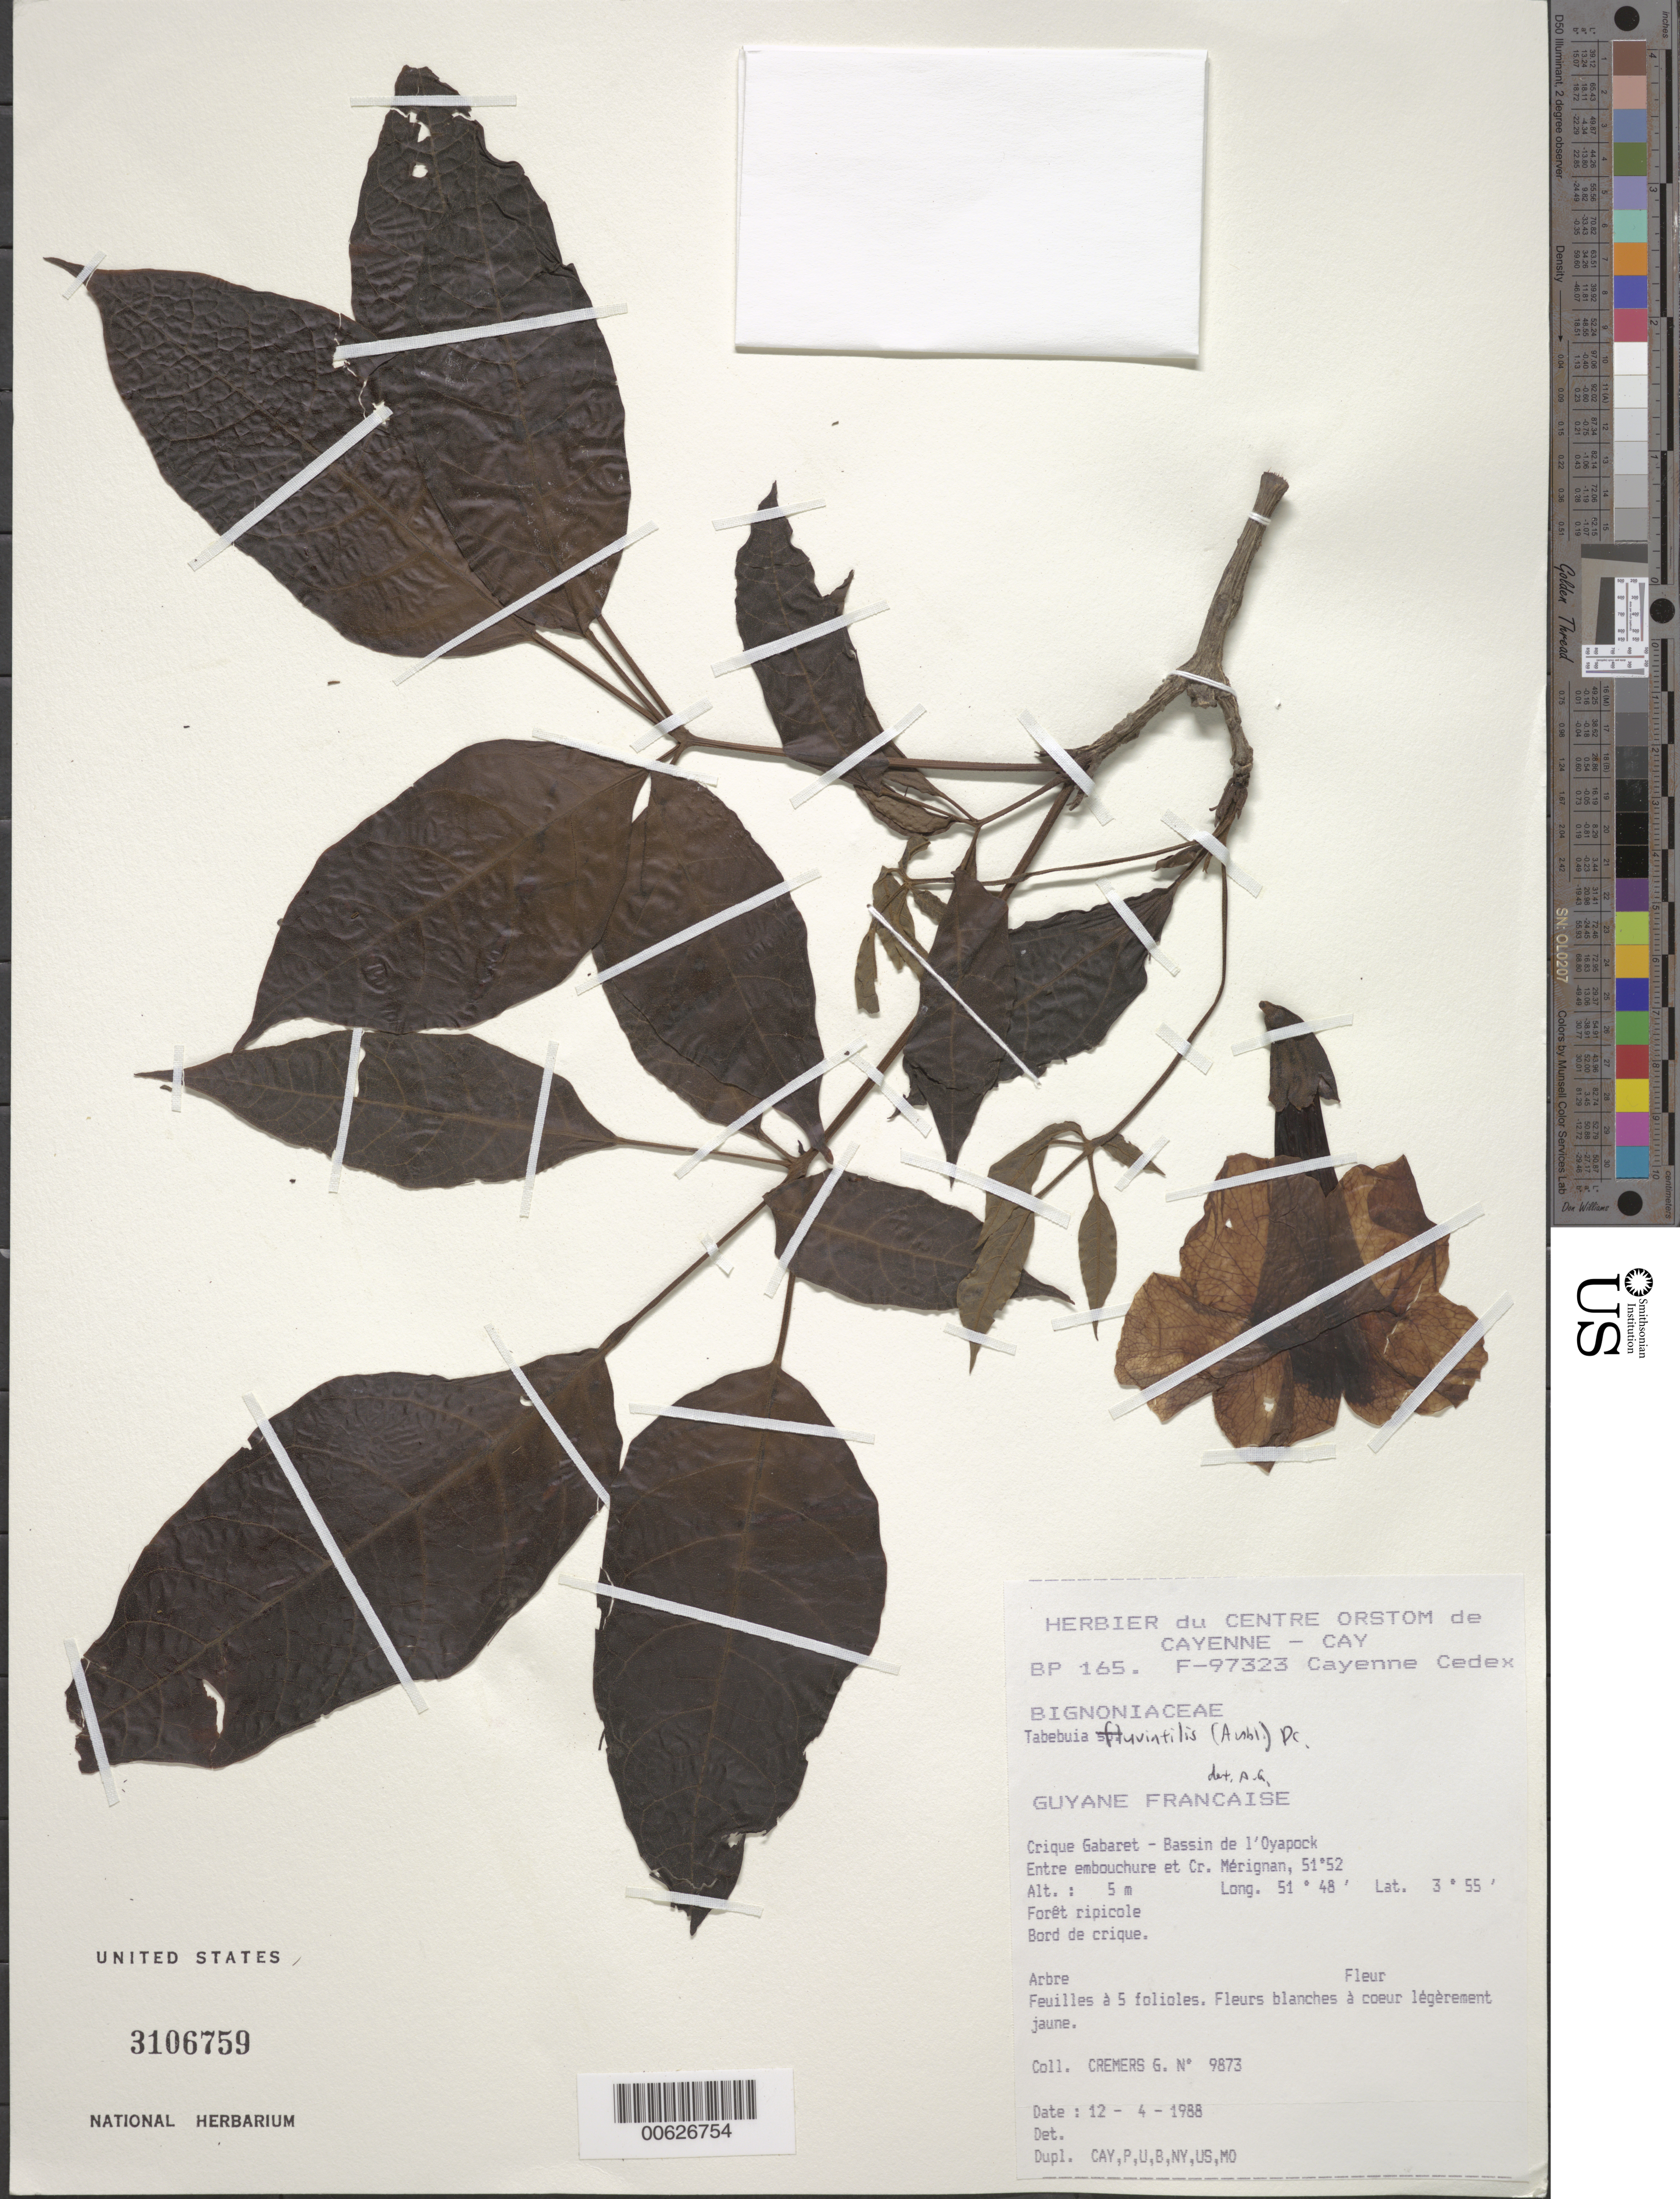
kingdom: Plantae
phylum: Tracheophyta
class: Magnoliopsida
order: Lamiales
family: Bignoniaceae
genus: Tabebuia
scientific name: Tabebuia fluviatilis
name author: (Aubl.) DC.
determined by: Gentry, A. H.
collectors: G. Cremers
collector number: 9873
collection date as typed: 12-Apr-88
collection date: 1988-04-12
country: French Guiana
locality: Crique Gabaret, Bassin de l'Oyapock, entre embouchure et Cr. Mérignan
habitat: Foret ripicole. Bord de crique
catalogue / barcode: US 3106759